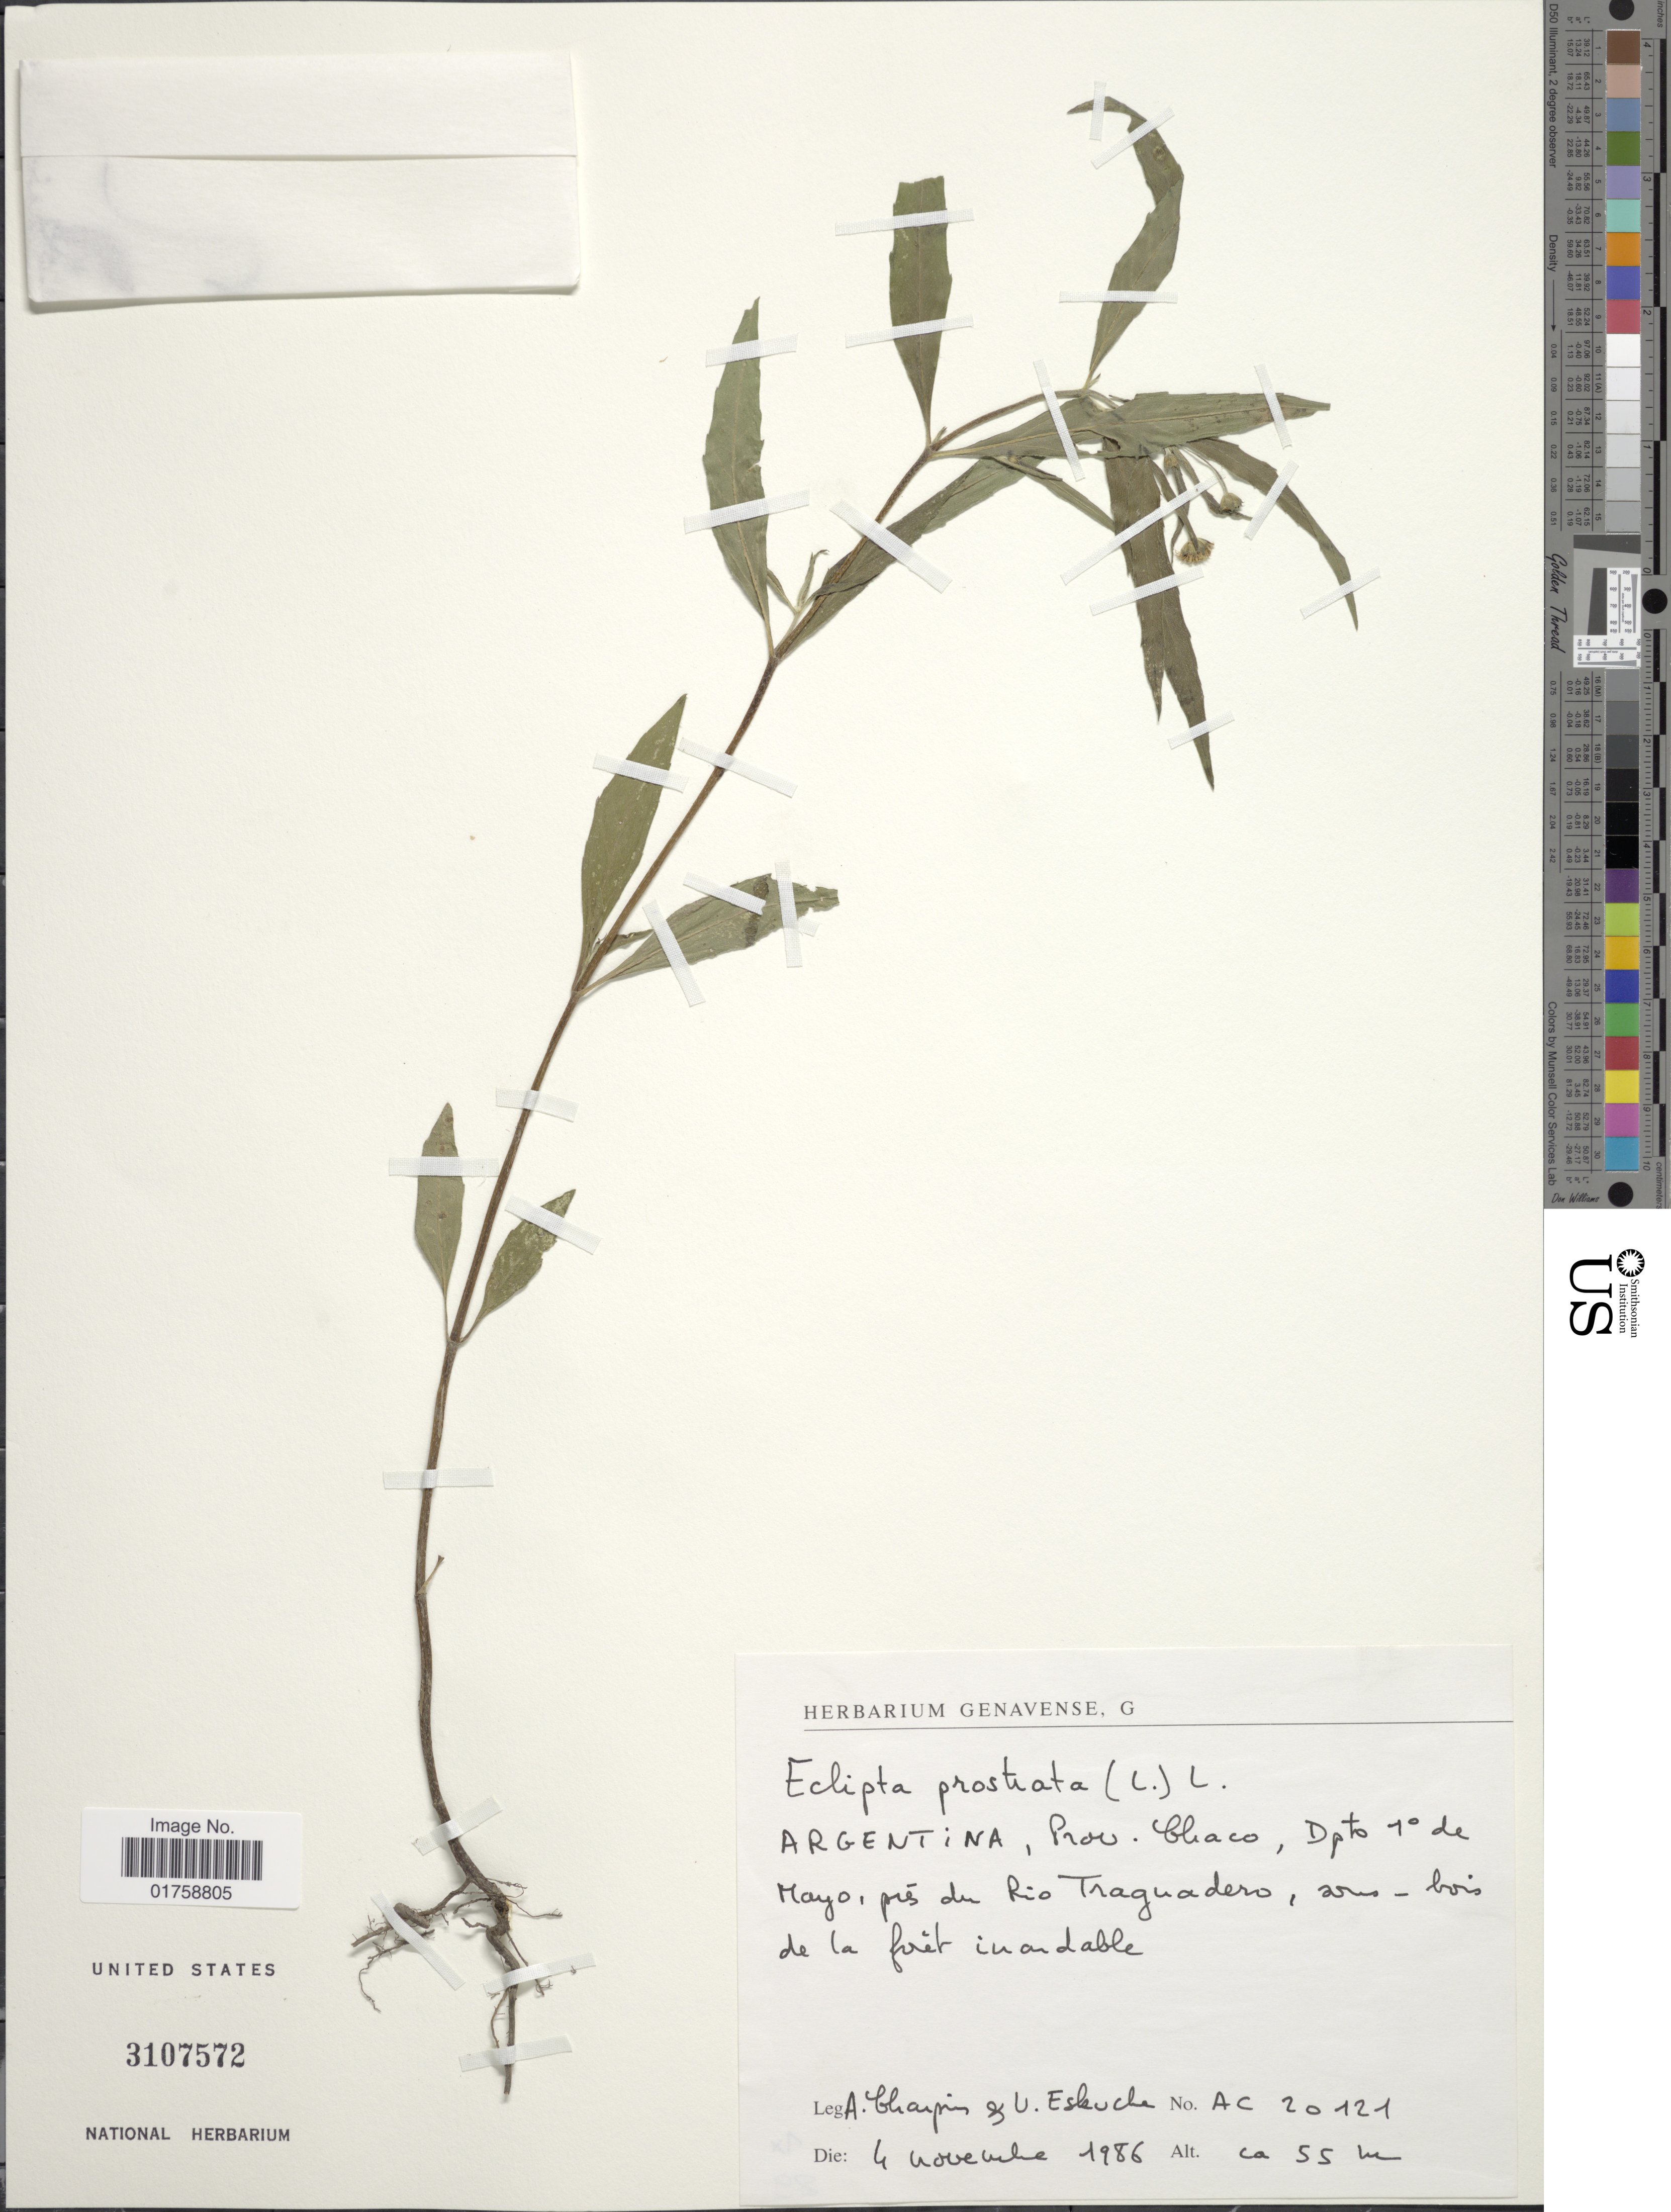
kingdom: Plantae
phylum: Tracheophyta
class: Magnoliopsida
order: Asterales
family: Asteraceae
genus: Eclipta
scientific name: Eclipta prostrata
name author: (L.) L.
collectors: A. Charpin & U. G. Eskuche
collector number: AC20121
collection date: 1986-11-04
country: Argentina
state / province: Chaco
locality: Argentina, Prov. Chaco, Dpto Primero de Mayo, pis du Rio Traguadero.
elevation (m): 55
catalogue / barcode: US 3107572